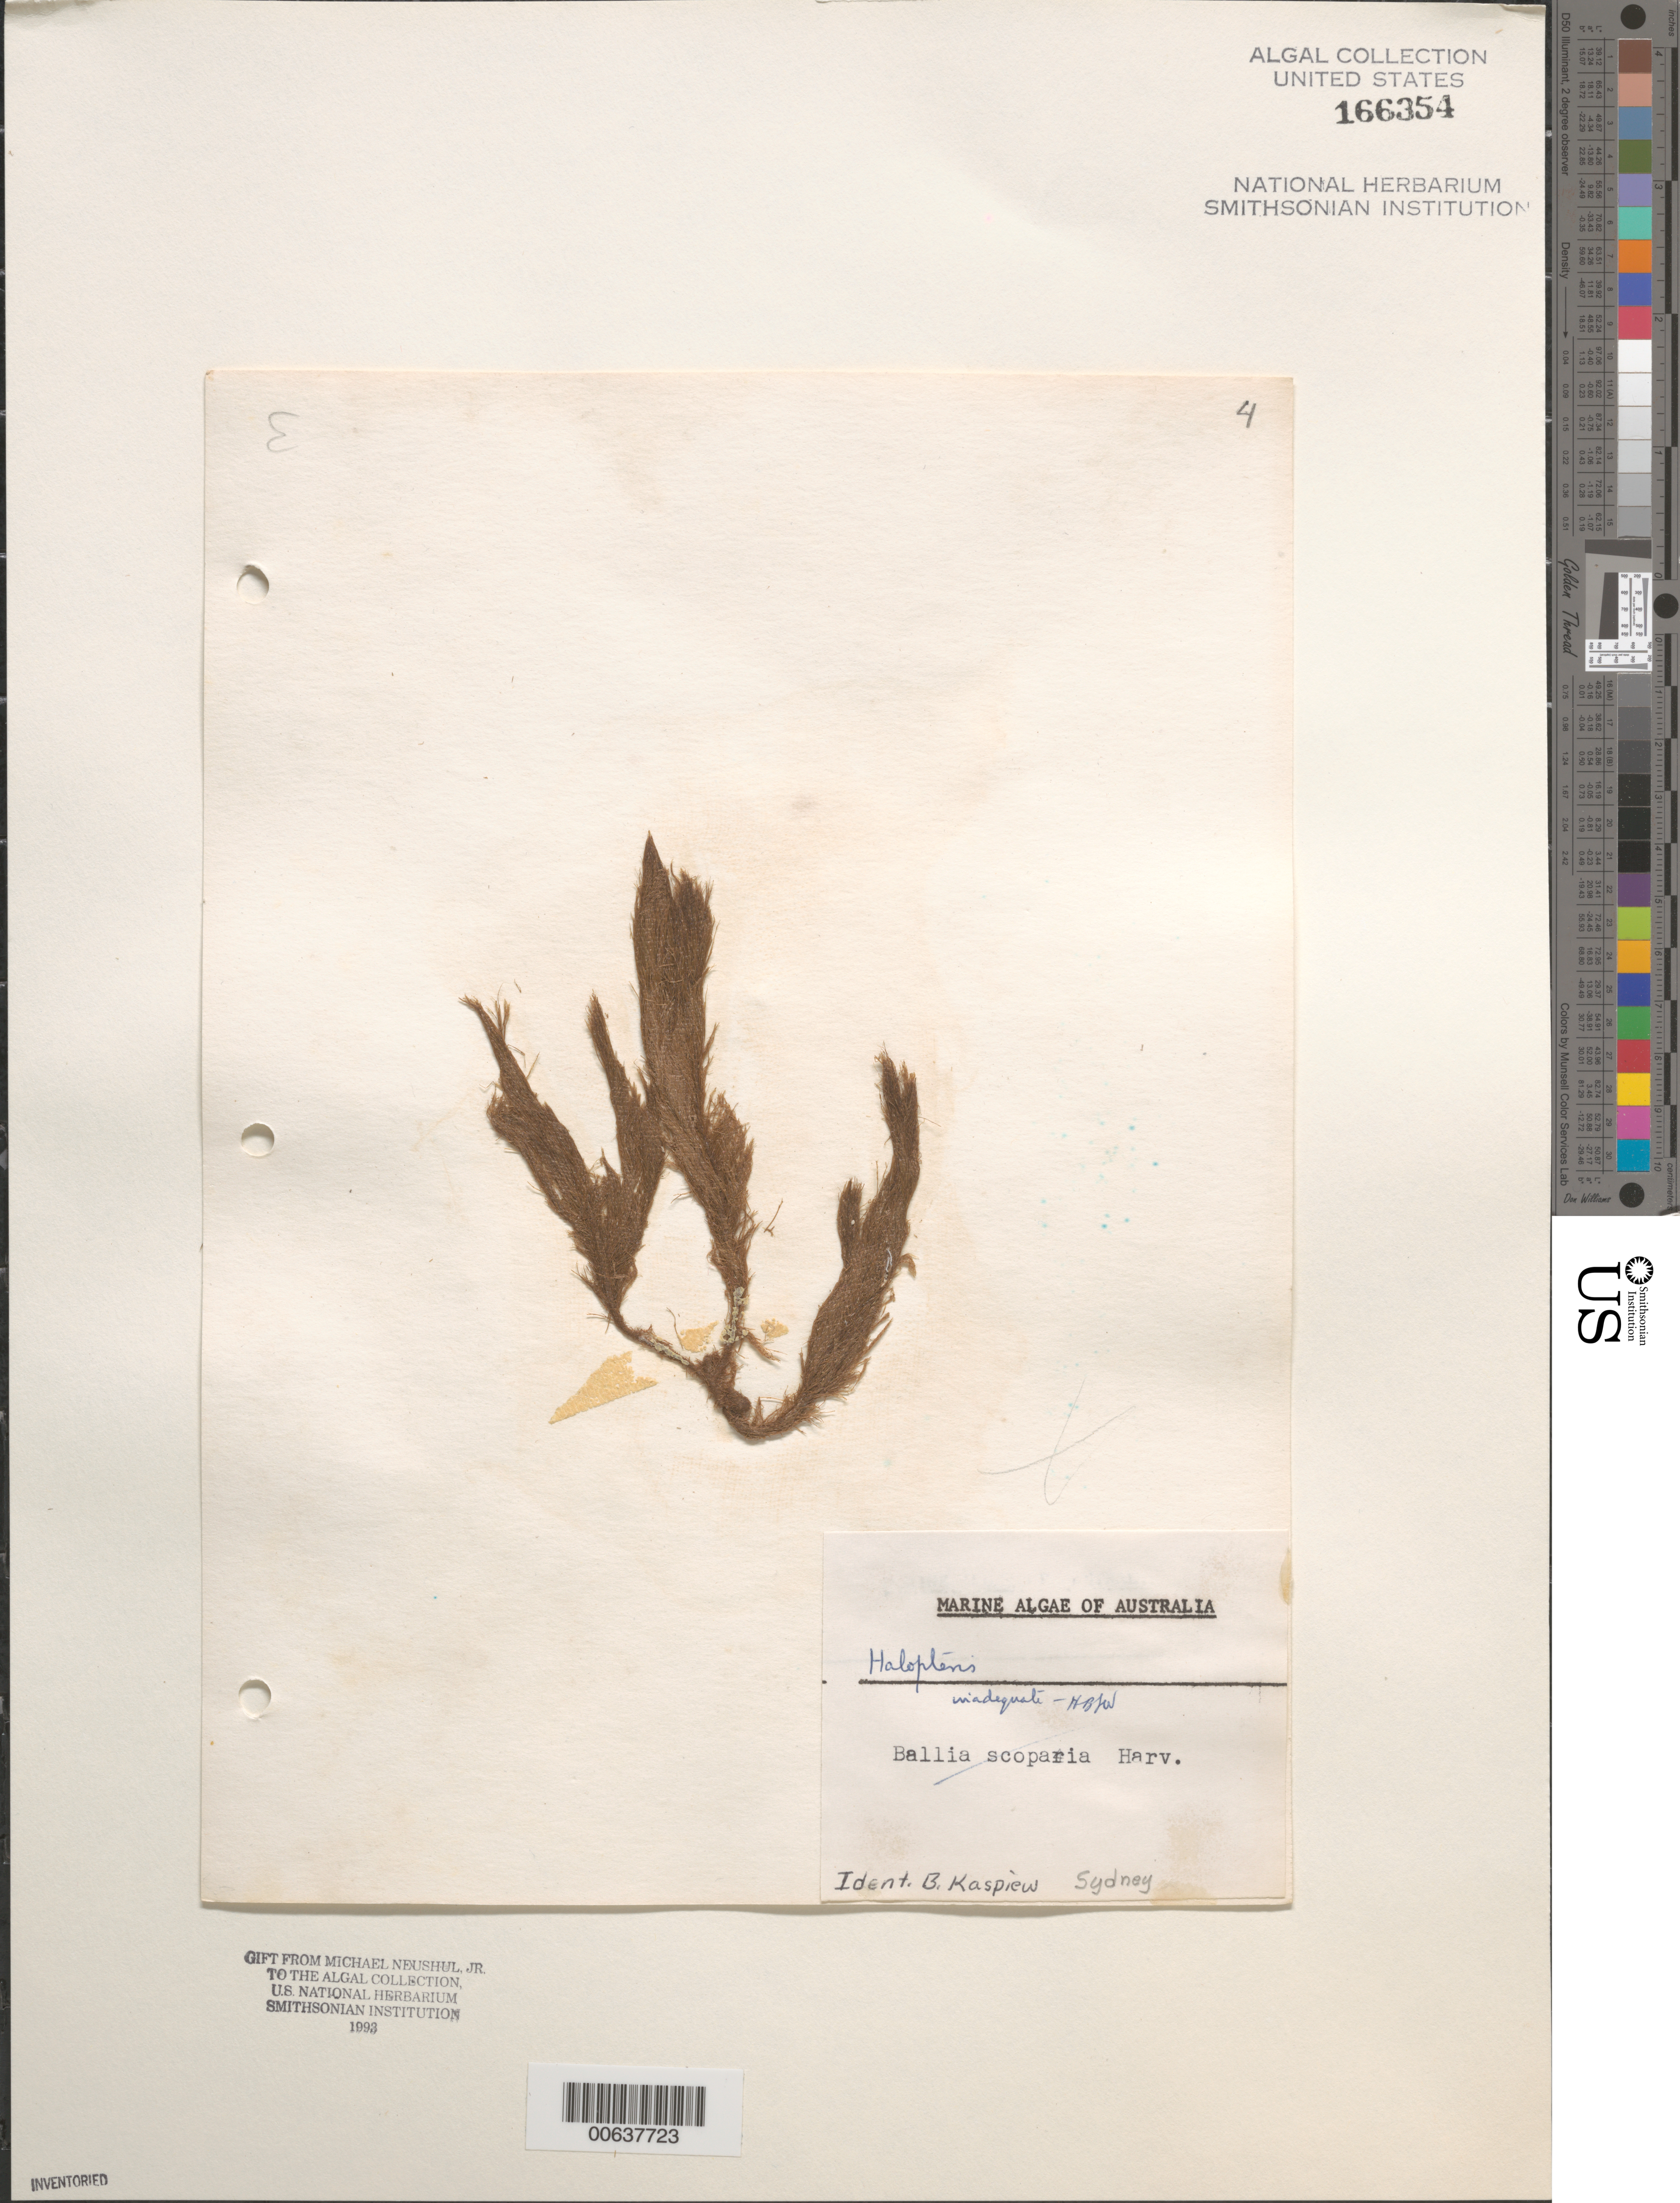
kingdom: Chromista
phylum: Ochrophyta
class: Phaeophyceae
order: Sphacelariales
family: Stypocaulaceae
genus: Halopteris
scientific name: Halopteris sp.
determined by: Kaspiew, B.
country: Australia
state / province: New South Wales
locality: Sydney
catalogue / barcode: US 166354